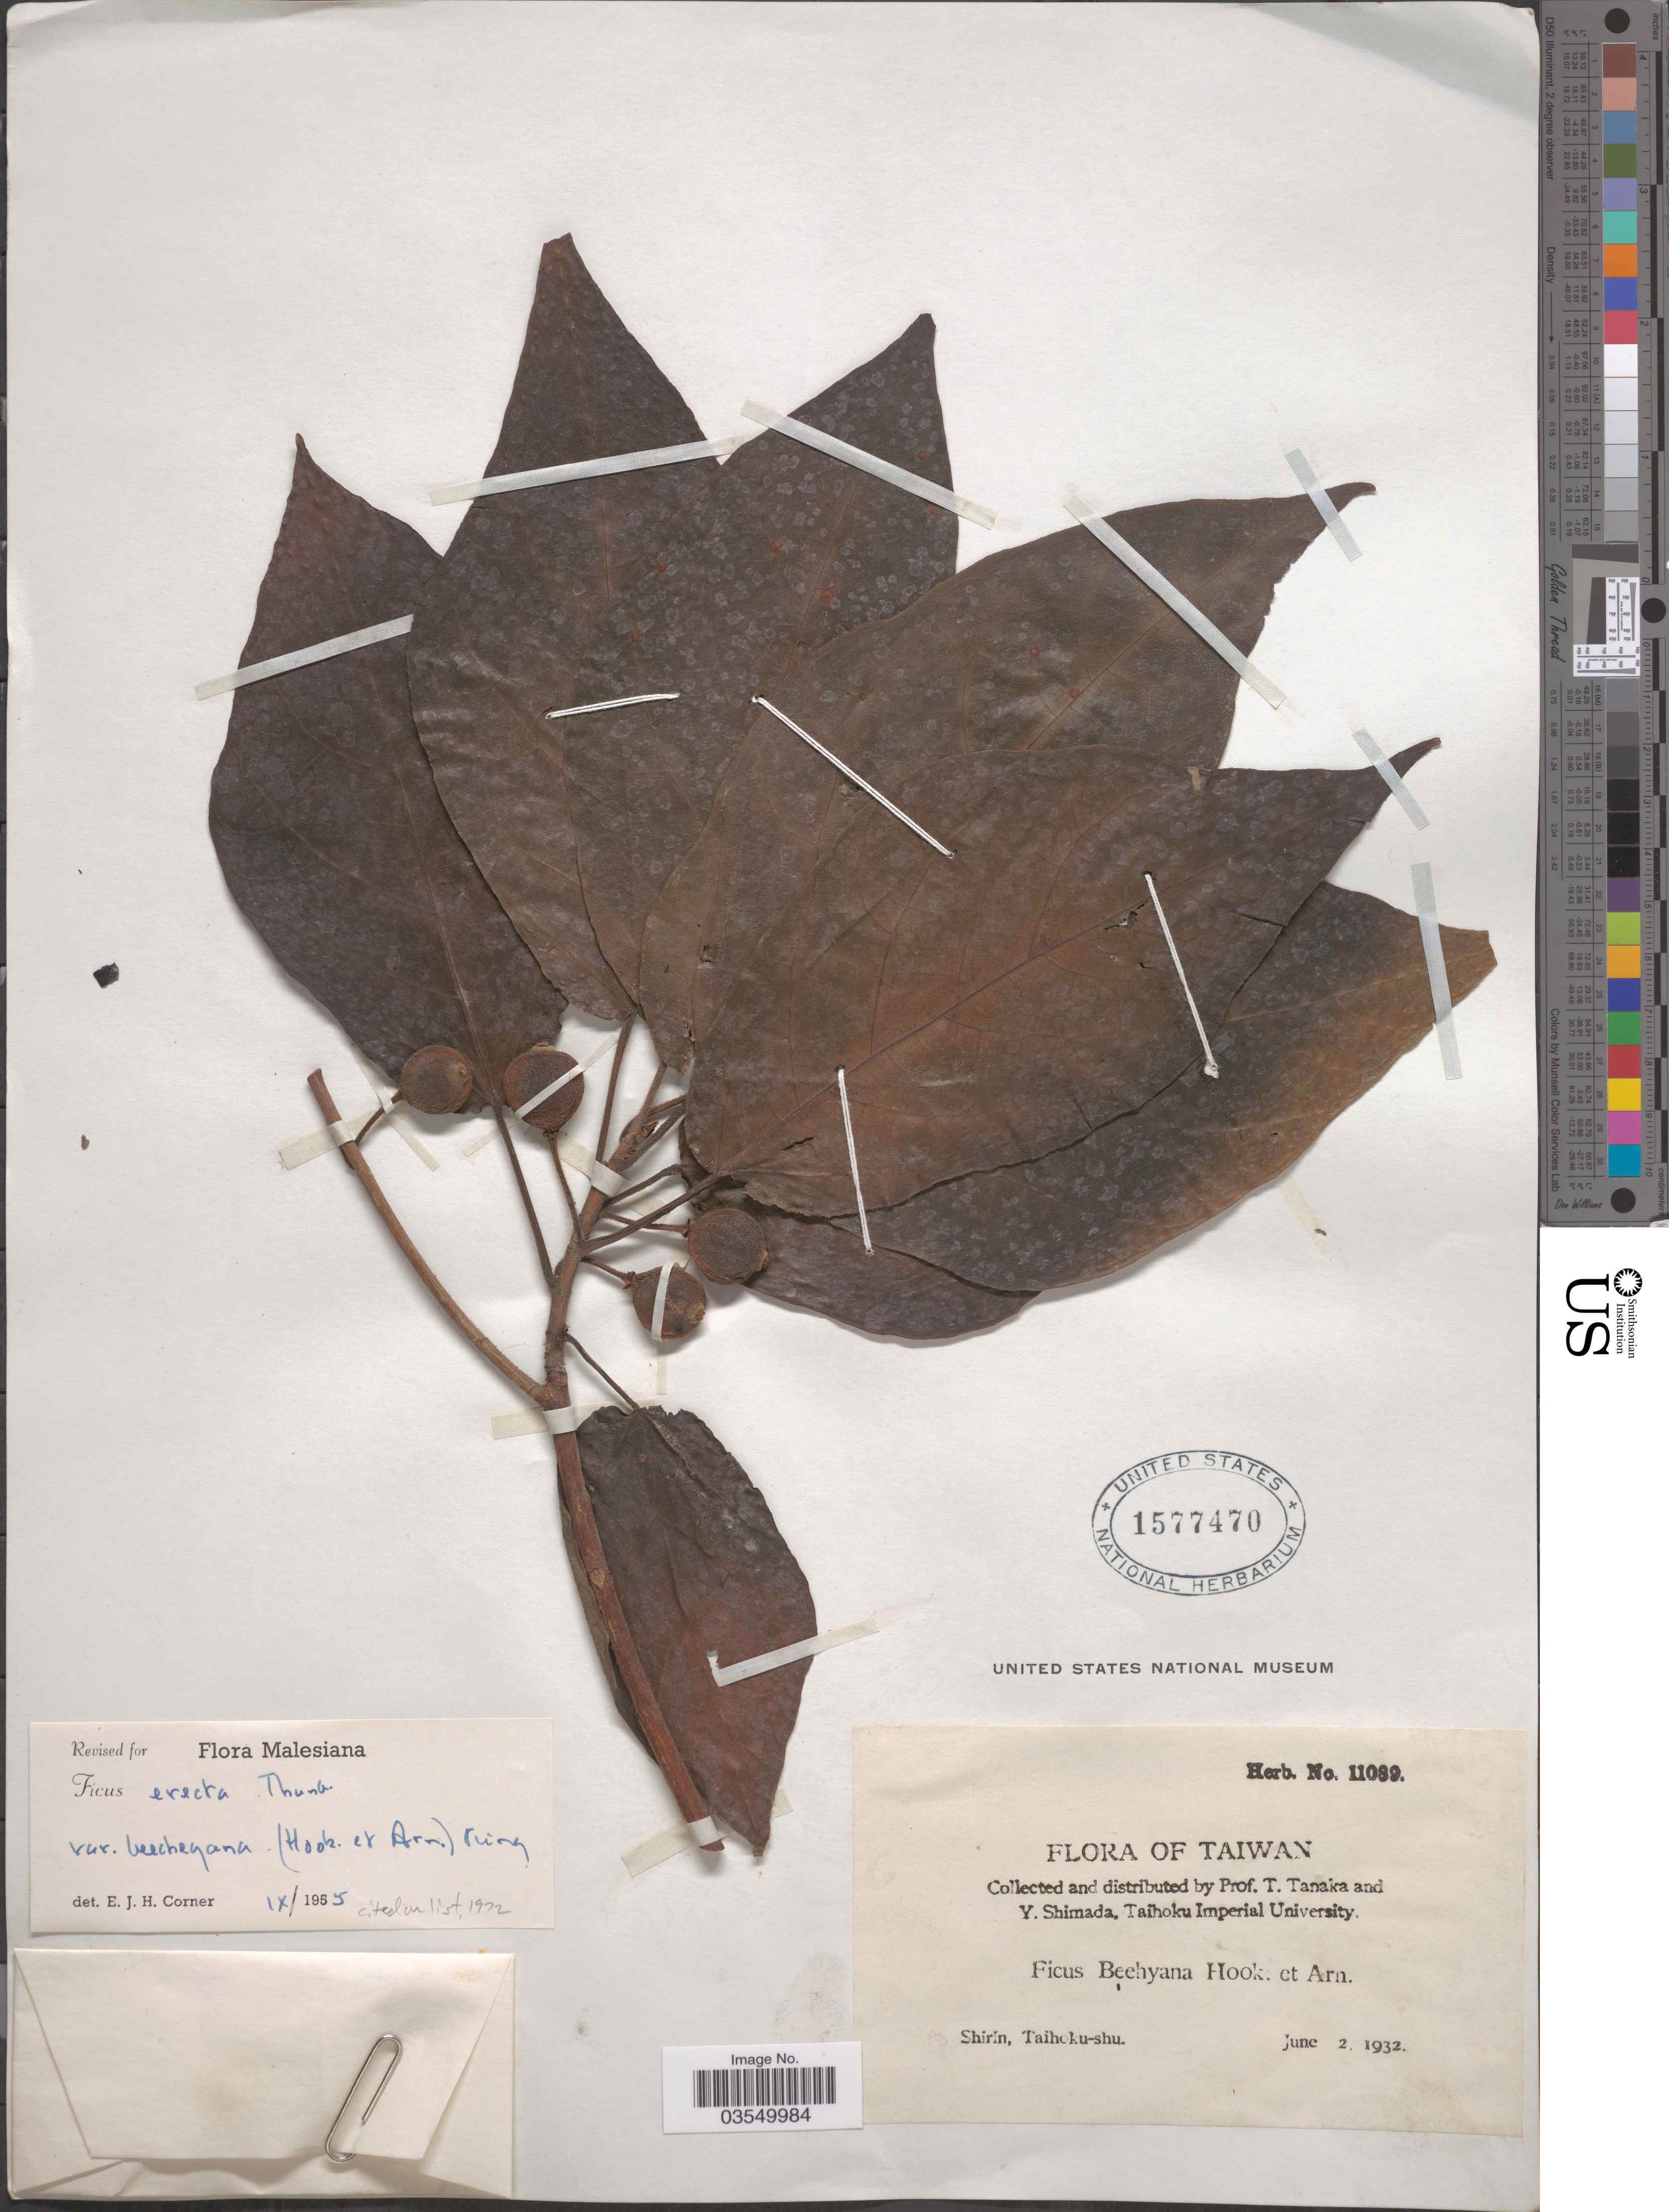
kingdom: Plantae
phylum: Tracheophyta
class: Magnoliopsida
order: Rosales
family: Moraceae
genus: Ficus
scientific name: Ficus erecta var. beecheyana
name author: (Hook. & Arn.) King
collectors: T. Tanaka & Y. Shimada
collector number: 11089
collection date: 1932-06-02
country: Taiwan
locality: Shirin, Taihoku-shu.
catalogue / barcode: US 1577470